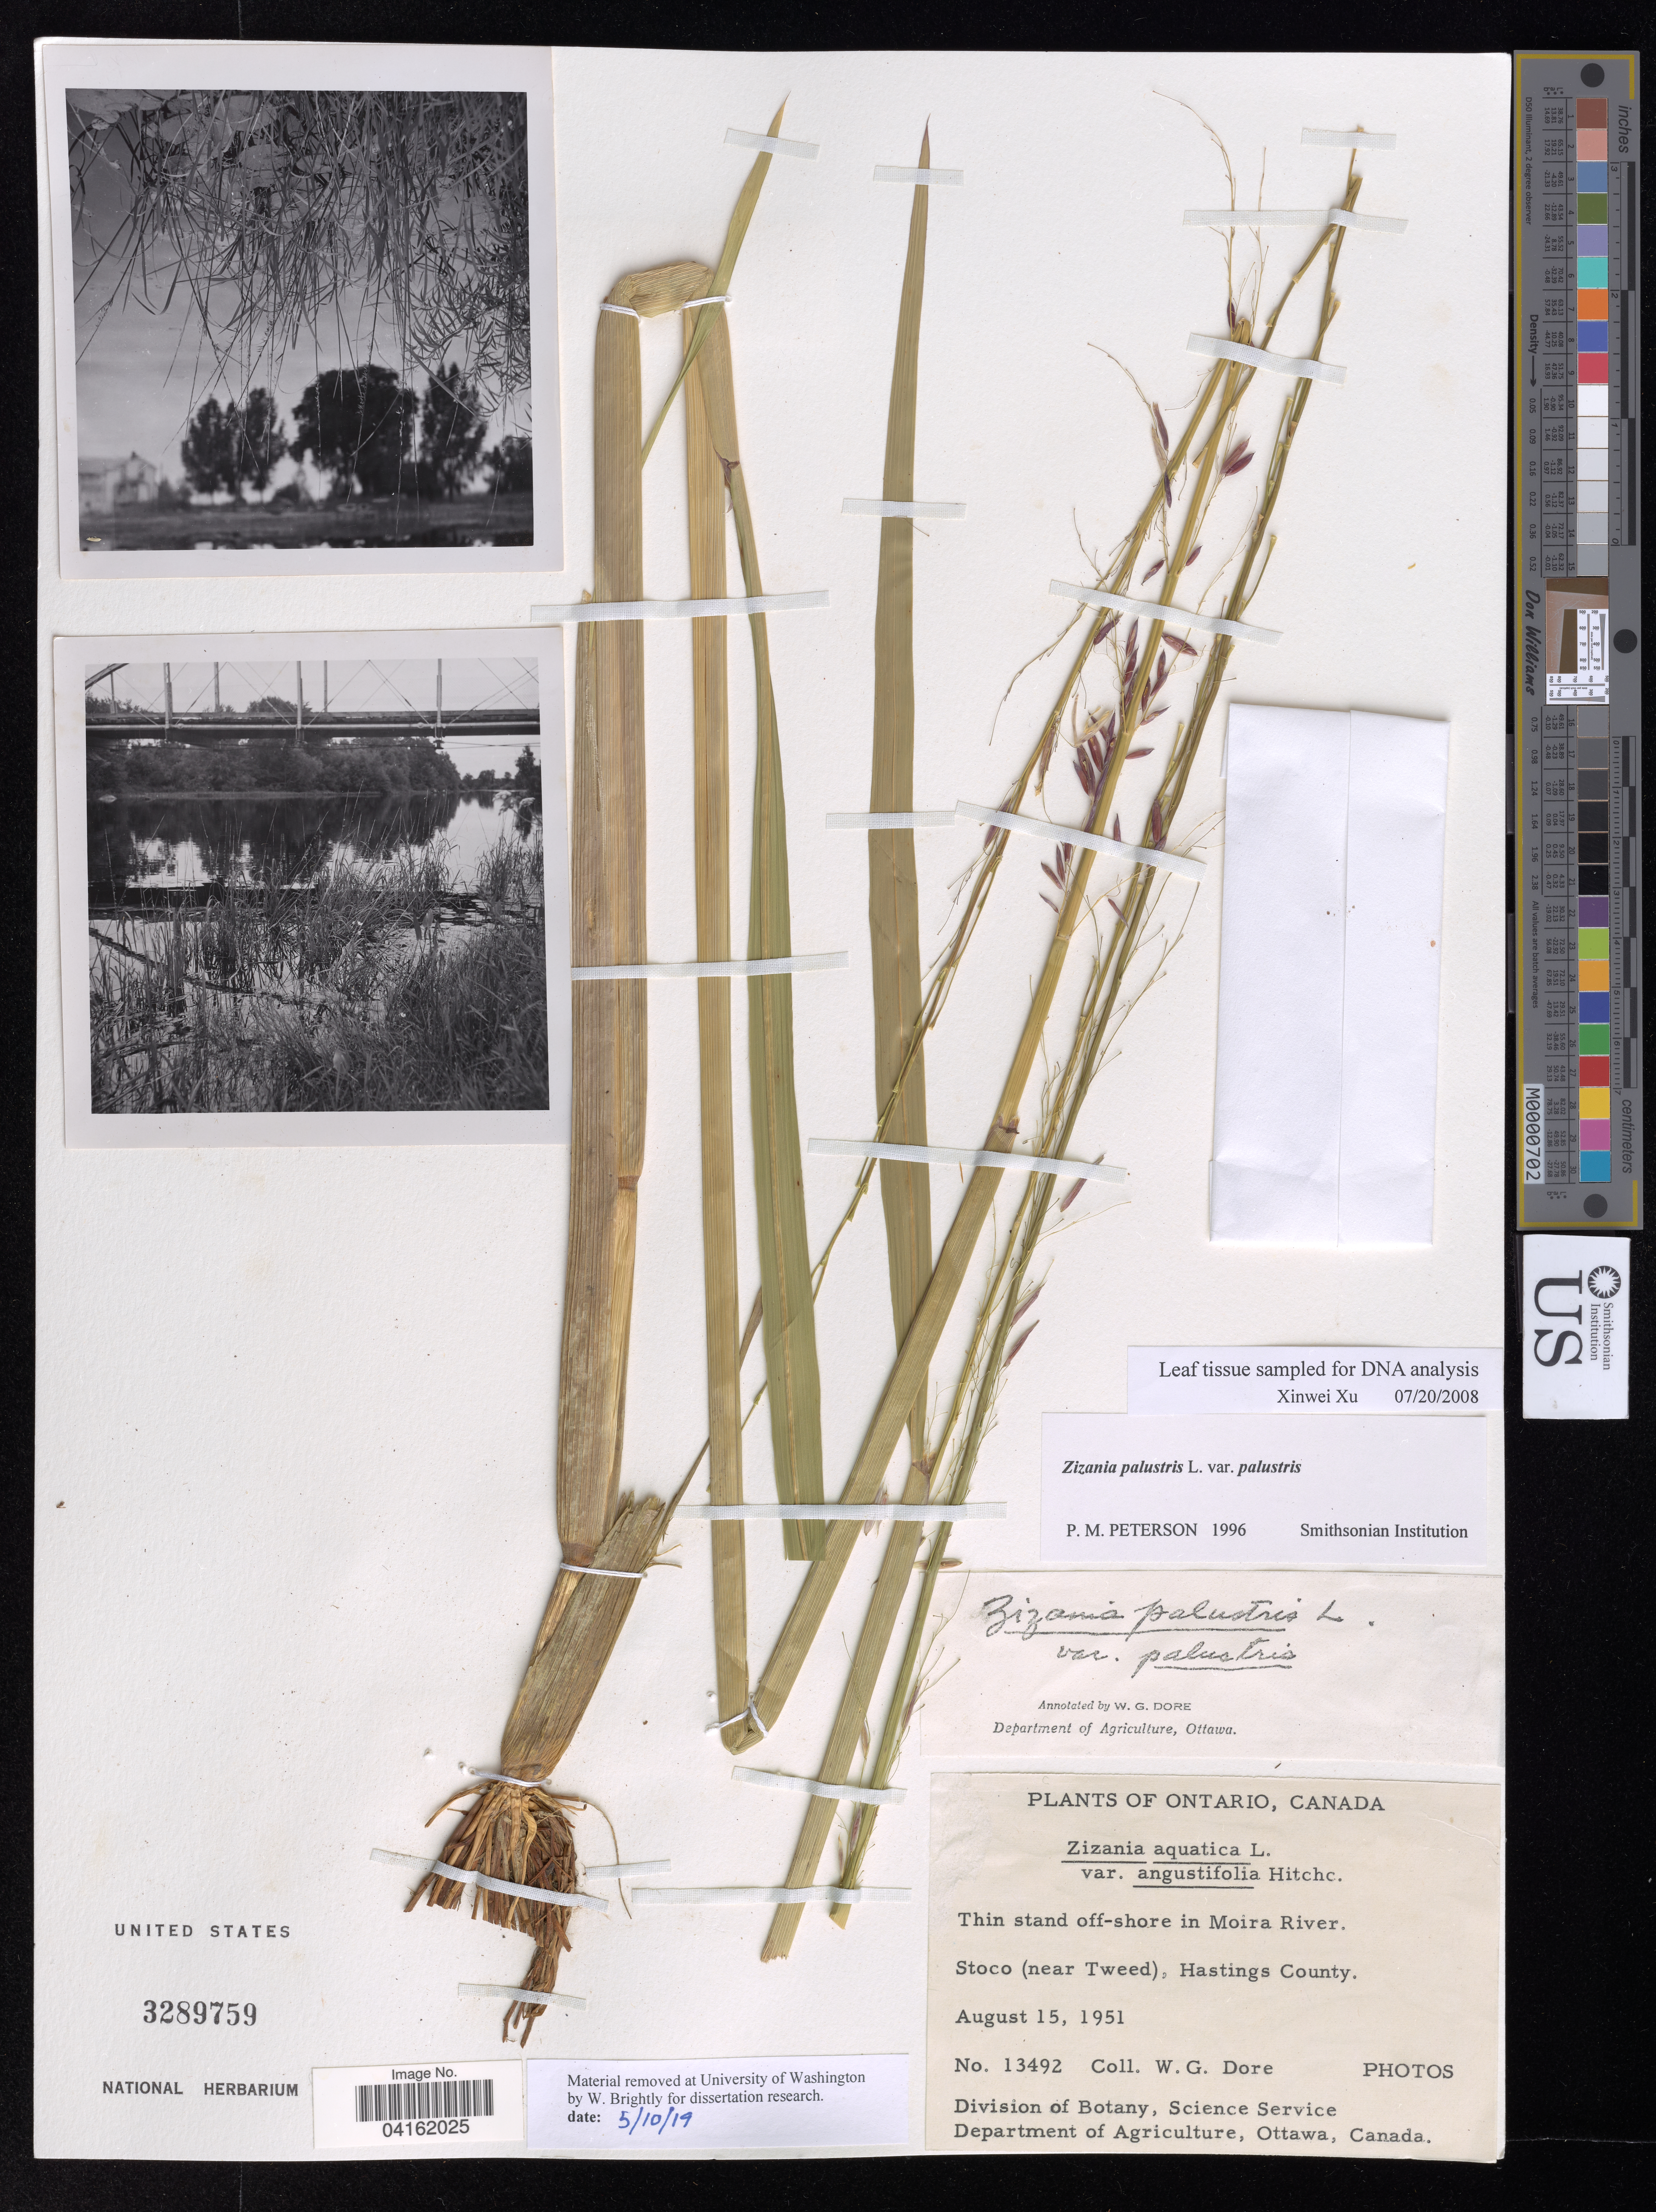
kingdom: Plantae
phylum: Tracheophyta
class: Liliopsida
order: Poales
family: Poaceae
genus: Zizania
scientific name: Zizania palustris var. palustris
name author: L.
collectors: W. Dore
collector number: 13492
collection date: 1951-08-15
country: Canada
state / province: Ontario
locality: Thin stand off-shore in Moira River. Stoco (near Tweed), Hastings County.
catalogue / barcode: US 3289759